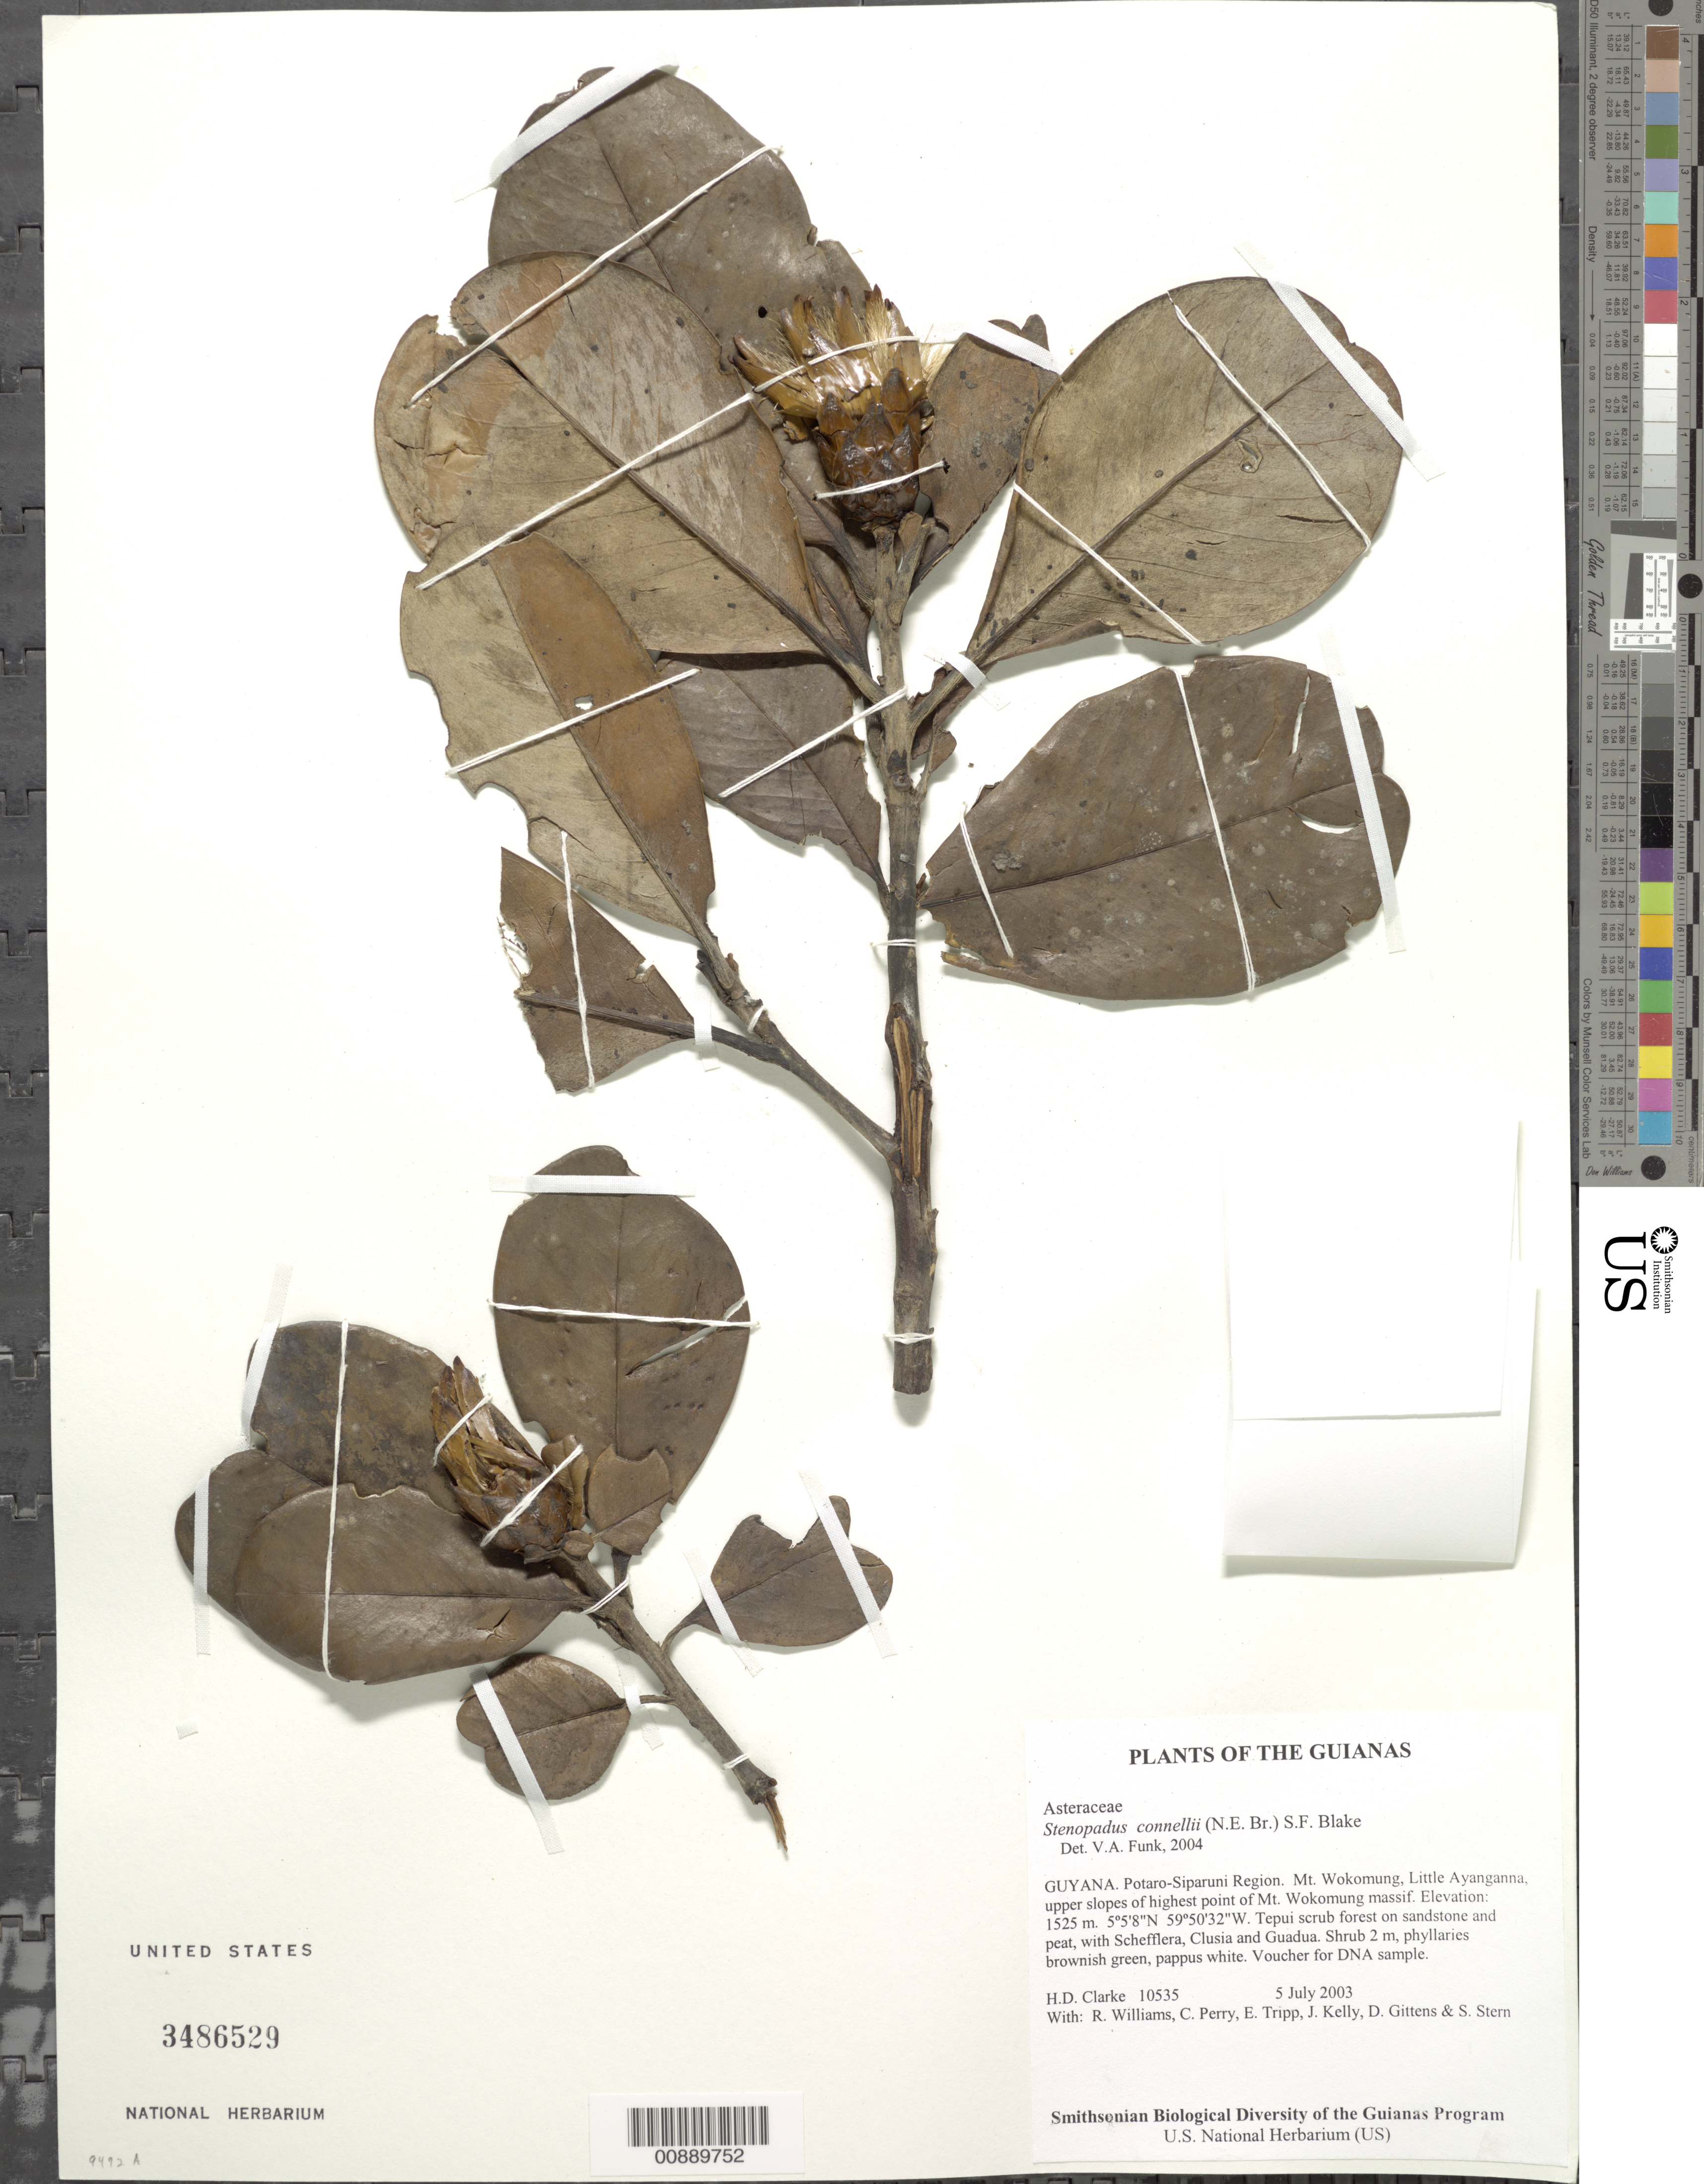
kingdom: Plantae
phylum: Tracheophyta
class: Magnoliopsida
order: Asterales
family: Asteraceae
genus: Stenopadus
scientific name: Stenopadus connellii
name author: (N.E. Br.) S.F. Blake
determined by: Funk, Vicki A., (BOT), Smithsonian Institution - National Museum of Natural History (UNITED STATES)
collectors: H. D. Clarke, R. Williams, C. Perry, E. Tripp, J. Kelly, D. Gittens & S. R. Stern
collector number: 10535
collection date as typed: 5 July 2003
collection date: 2003-07-05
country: Guyana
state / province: Potaro-Siparuni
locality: Mt. Wokomung, Little Ayanganna, upper slopes of highest point of Mt. Wokomung massif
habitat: Tepui scrub forest on sandstone and peat, with Schefflera, Clusia and Guadua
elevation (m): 1525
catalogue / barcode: US 3486529